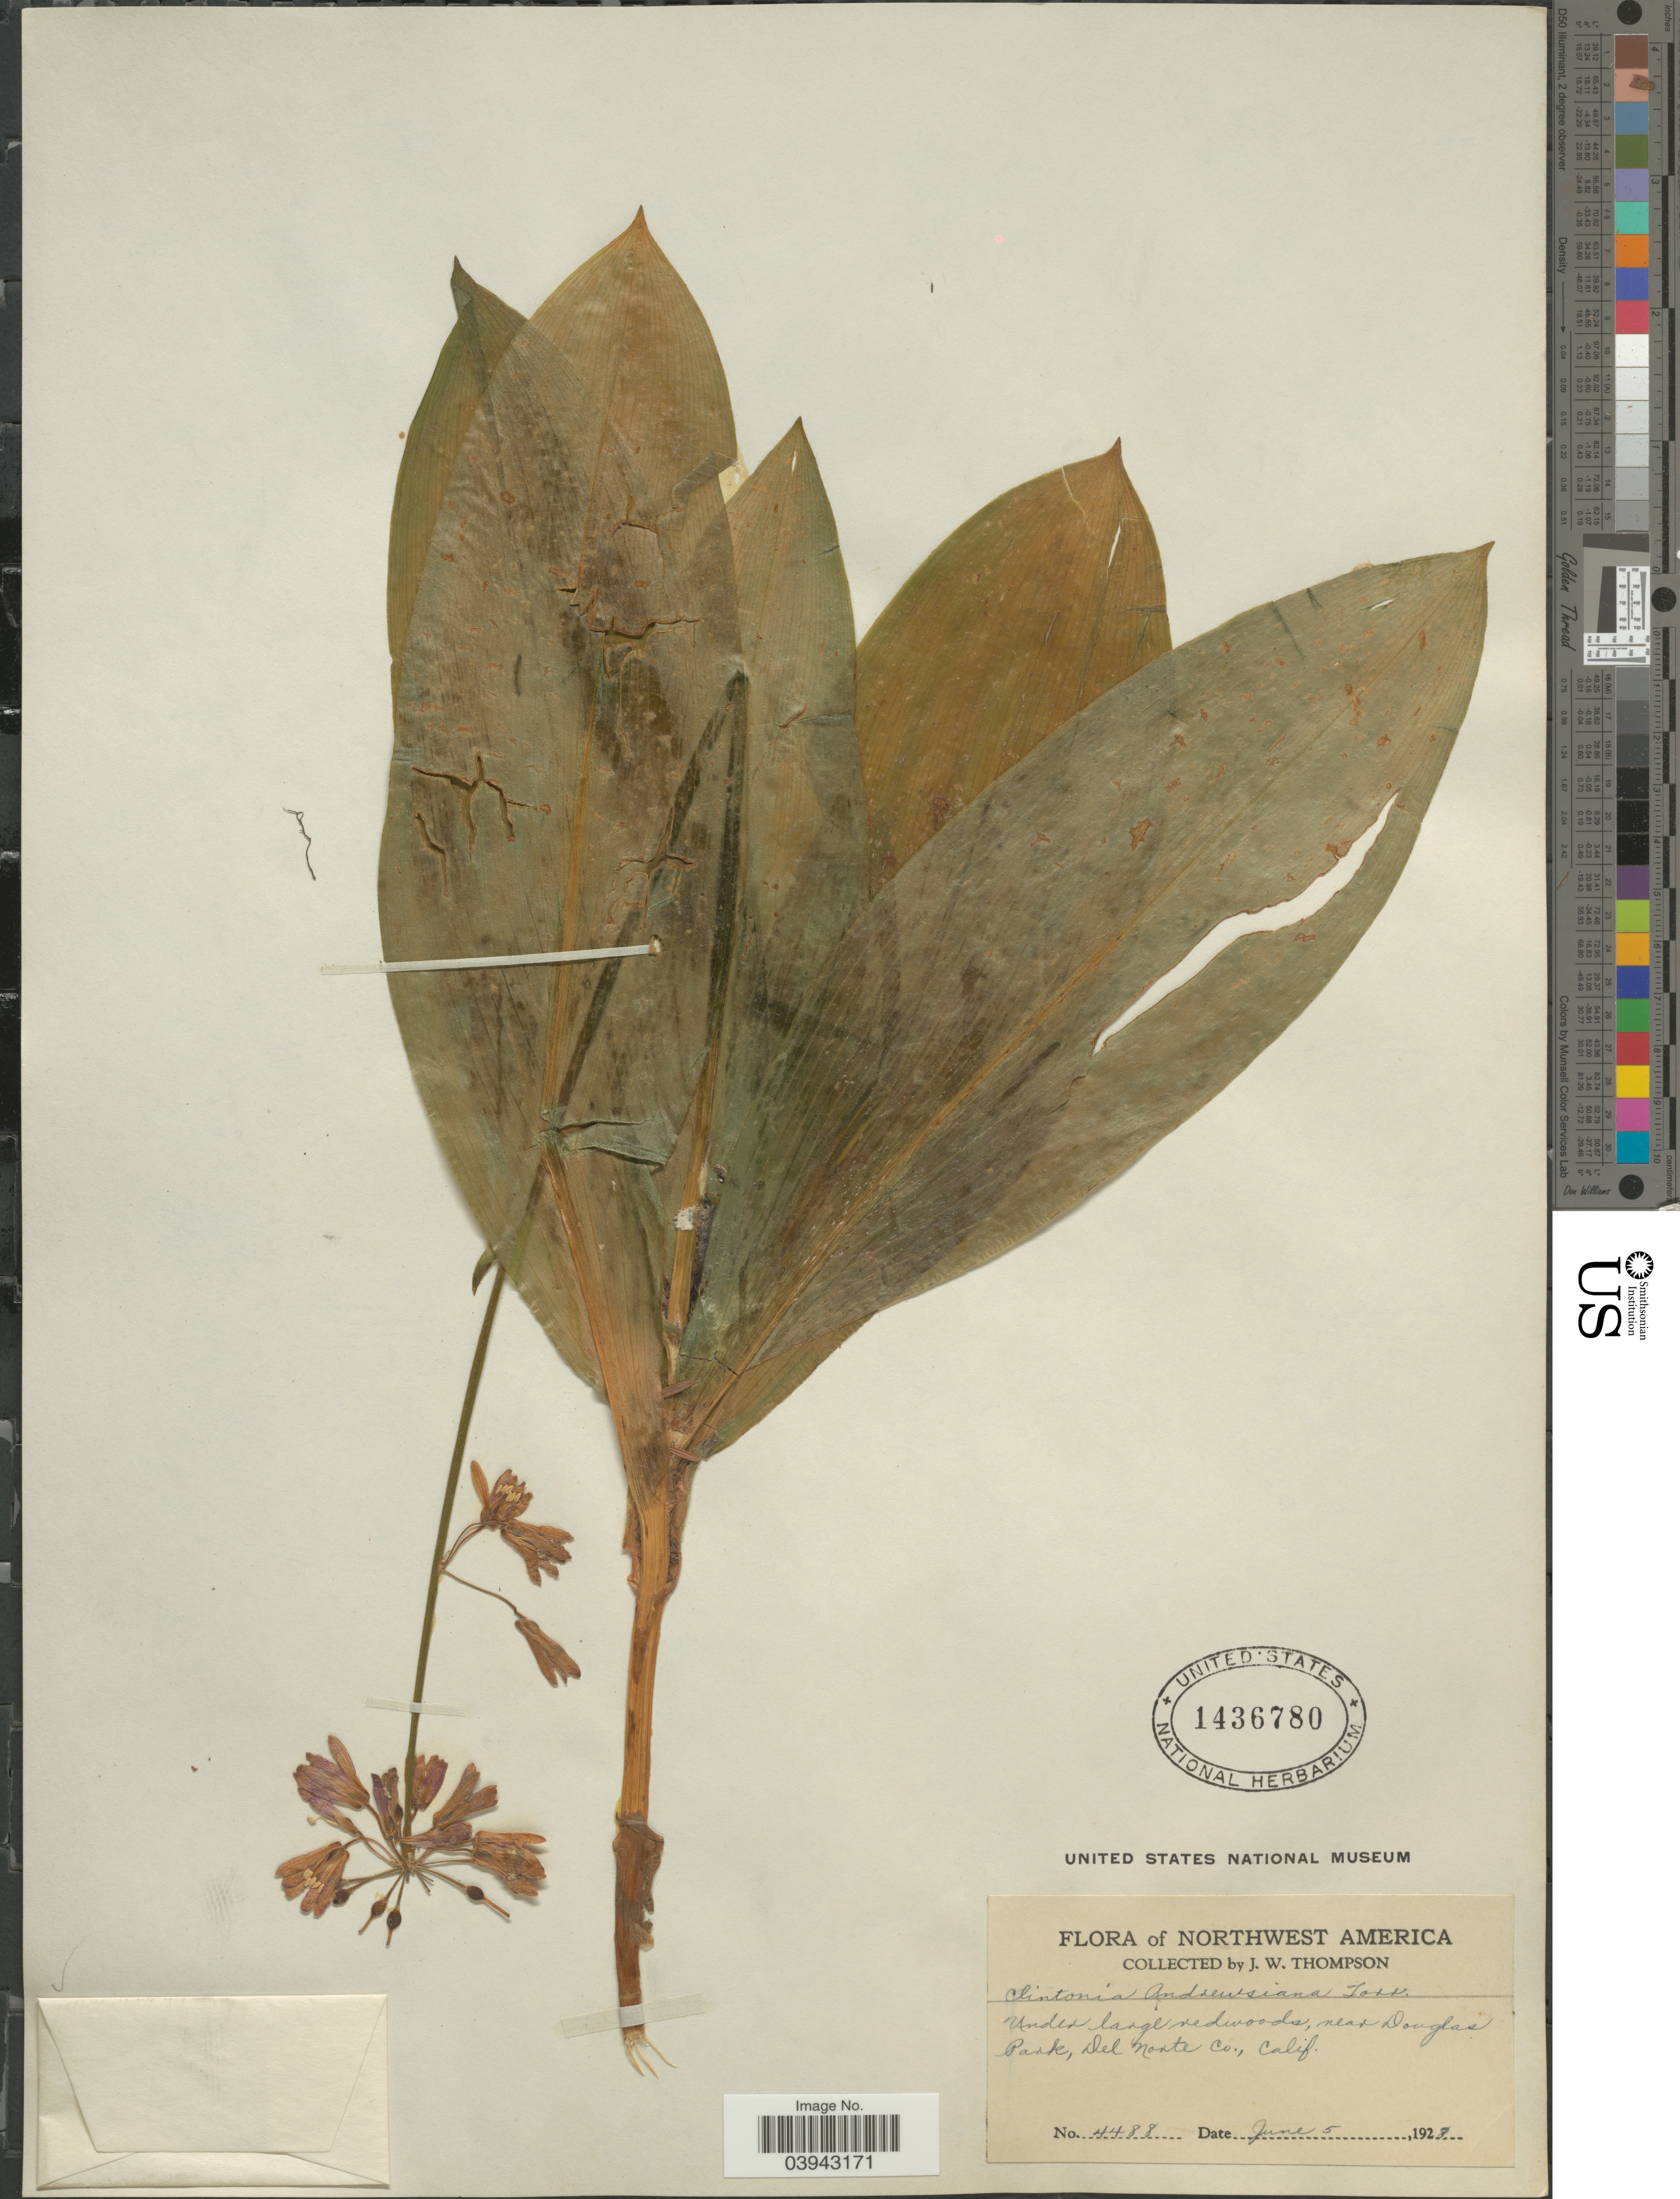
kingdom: Plantae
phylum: Tracheophyta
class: Liliopsida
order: Liliales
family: Liliaceae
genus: Clintonia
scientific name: Clintonia andrewsiana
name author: Torr.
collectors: J. Thompson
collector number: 4488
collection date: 1928-06-05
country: United States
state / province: California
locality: Under large redwoods, near Douglas Park, Del Monte Co.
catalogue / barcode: US 1436780